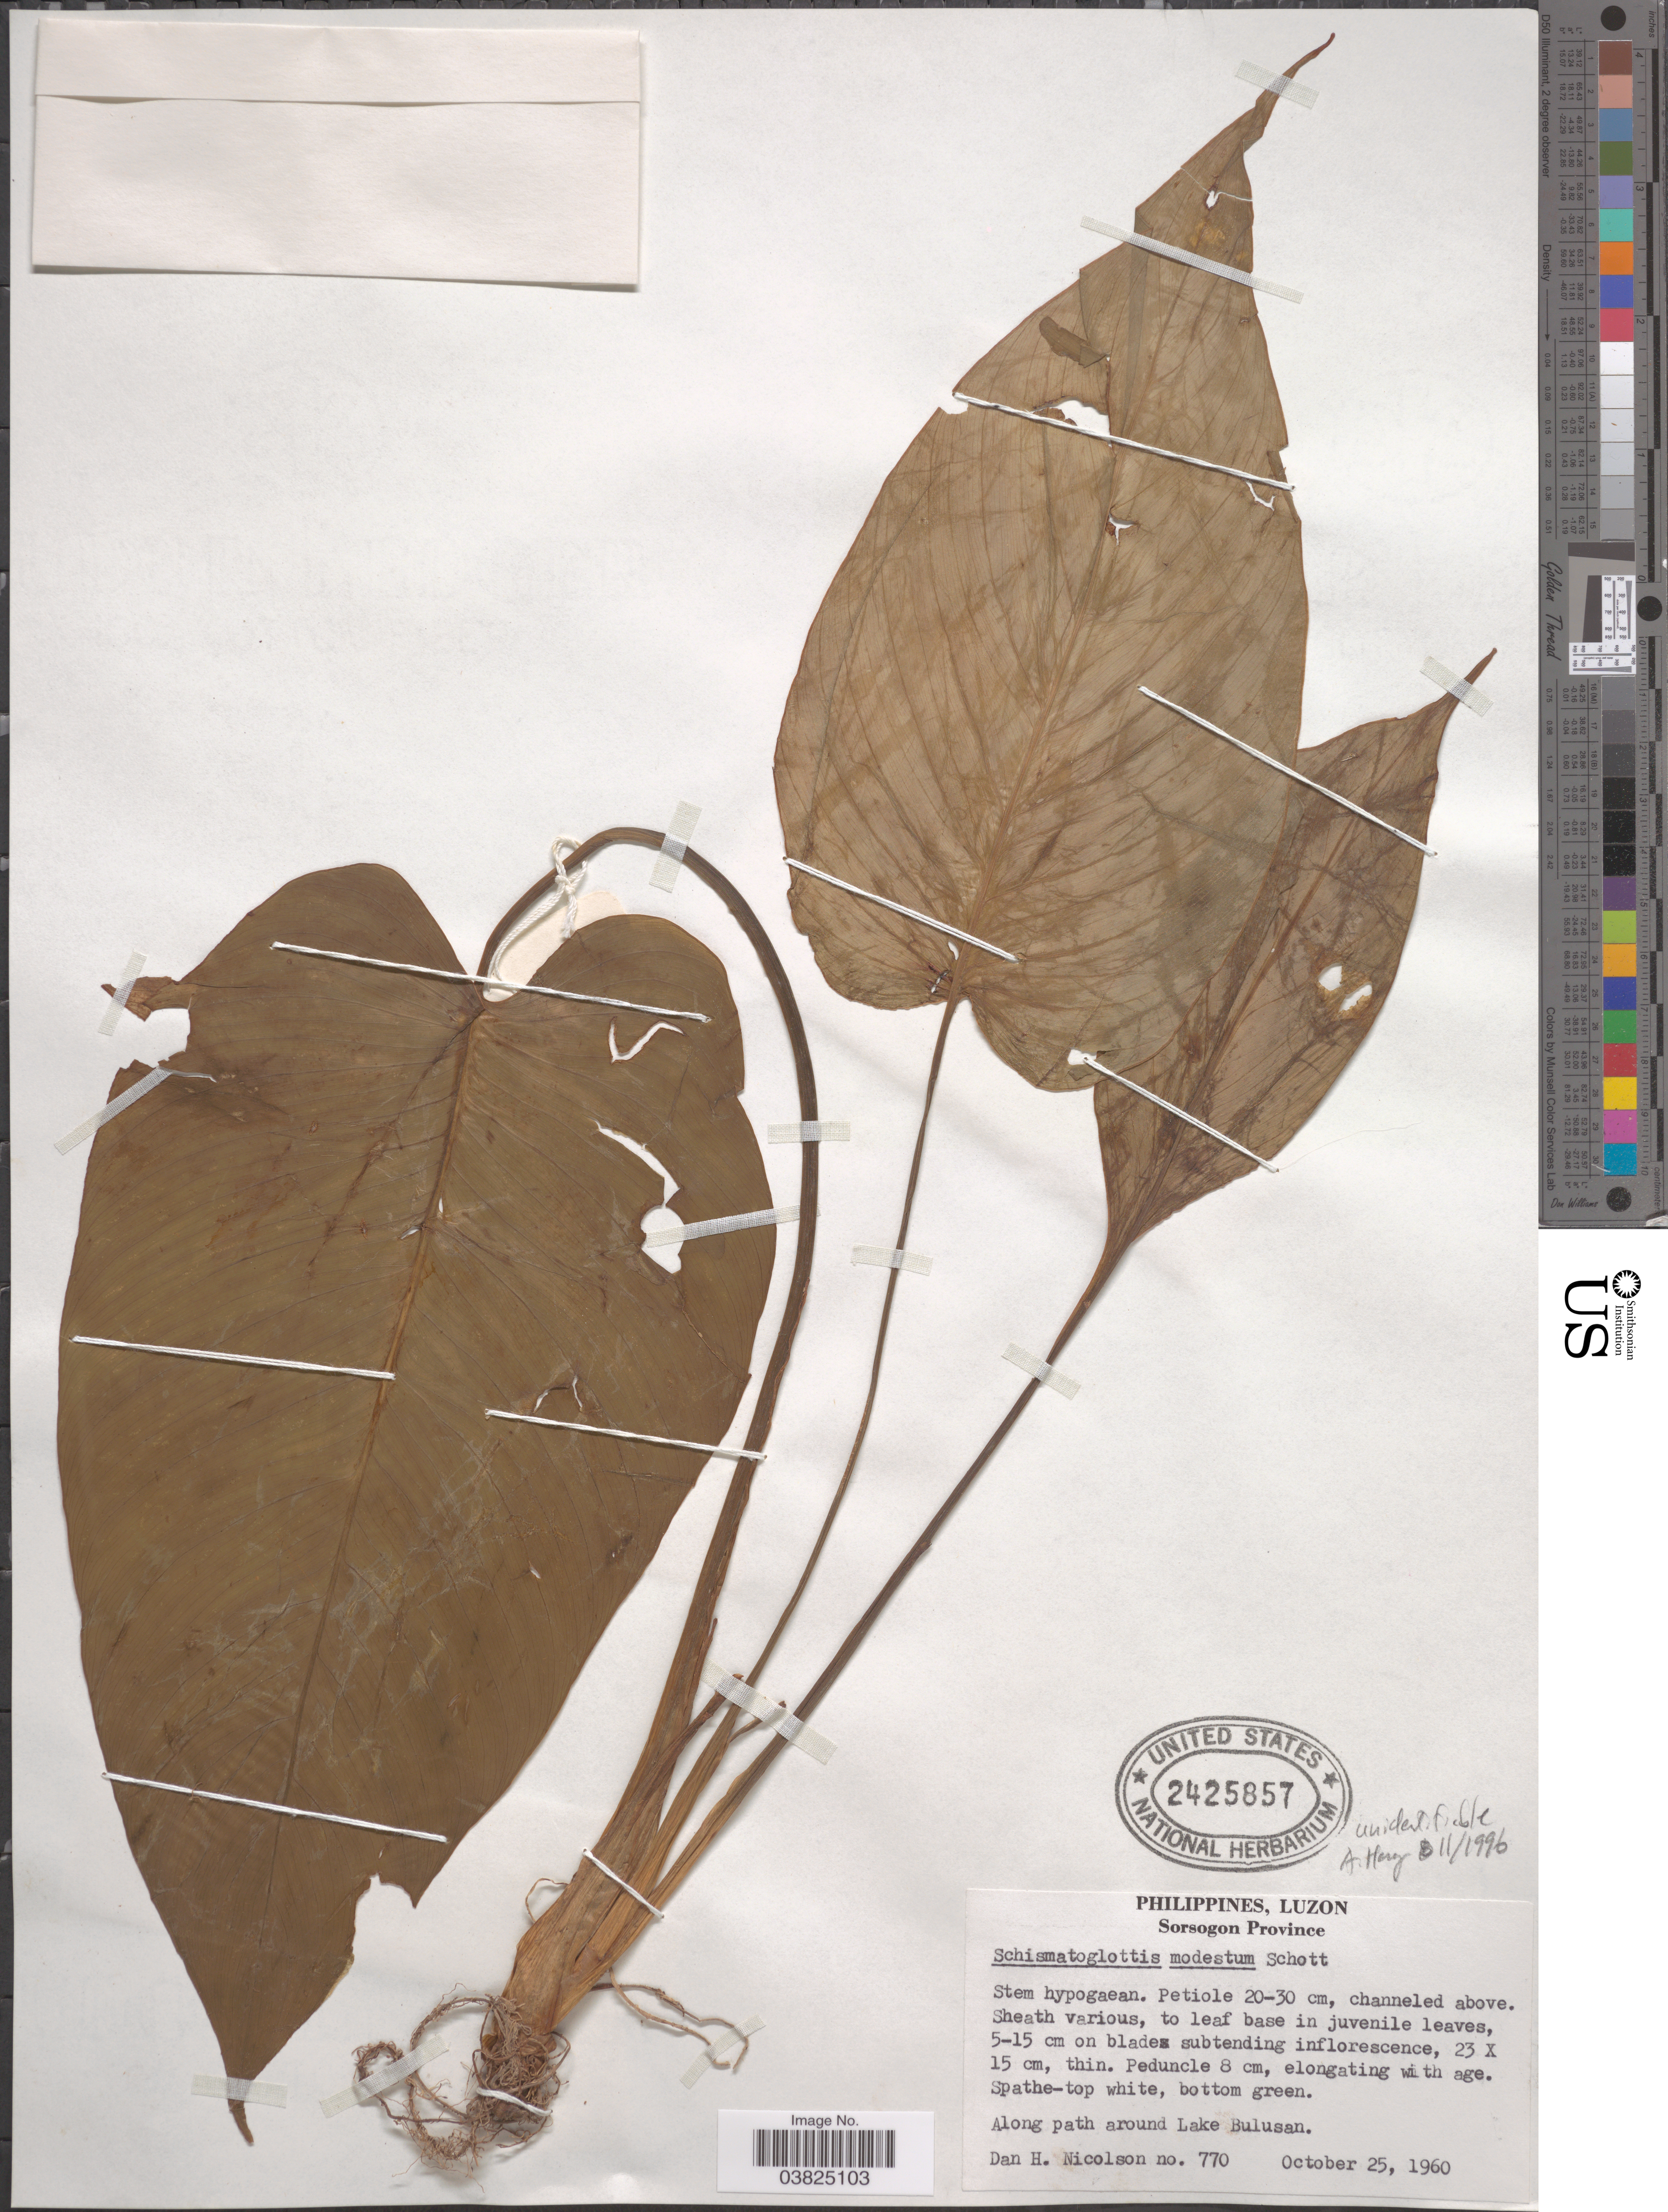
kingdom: Plantae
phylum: Tracheophyta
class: Liliopsida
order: Alismatales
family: Araceae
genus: Schismatoglottis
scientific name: Schismatoglottis sp.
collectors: D. H. Nicolson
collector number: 770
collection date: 1960-10-25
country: Philippines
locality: Luzon. Sorsogon Province. Along path around Lake Bulusan.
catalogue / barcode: US 2425857